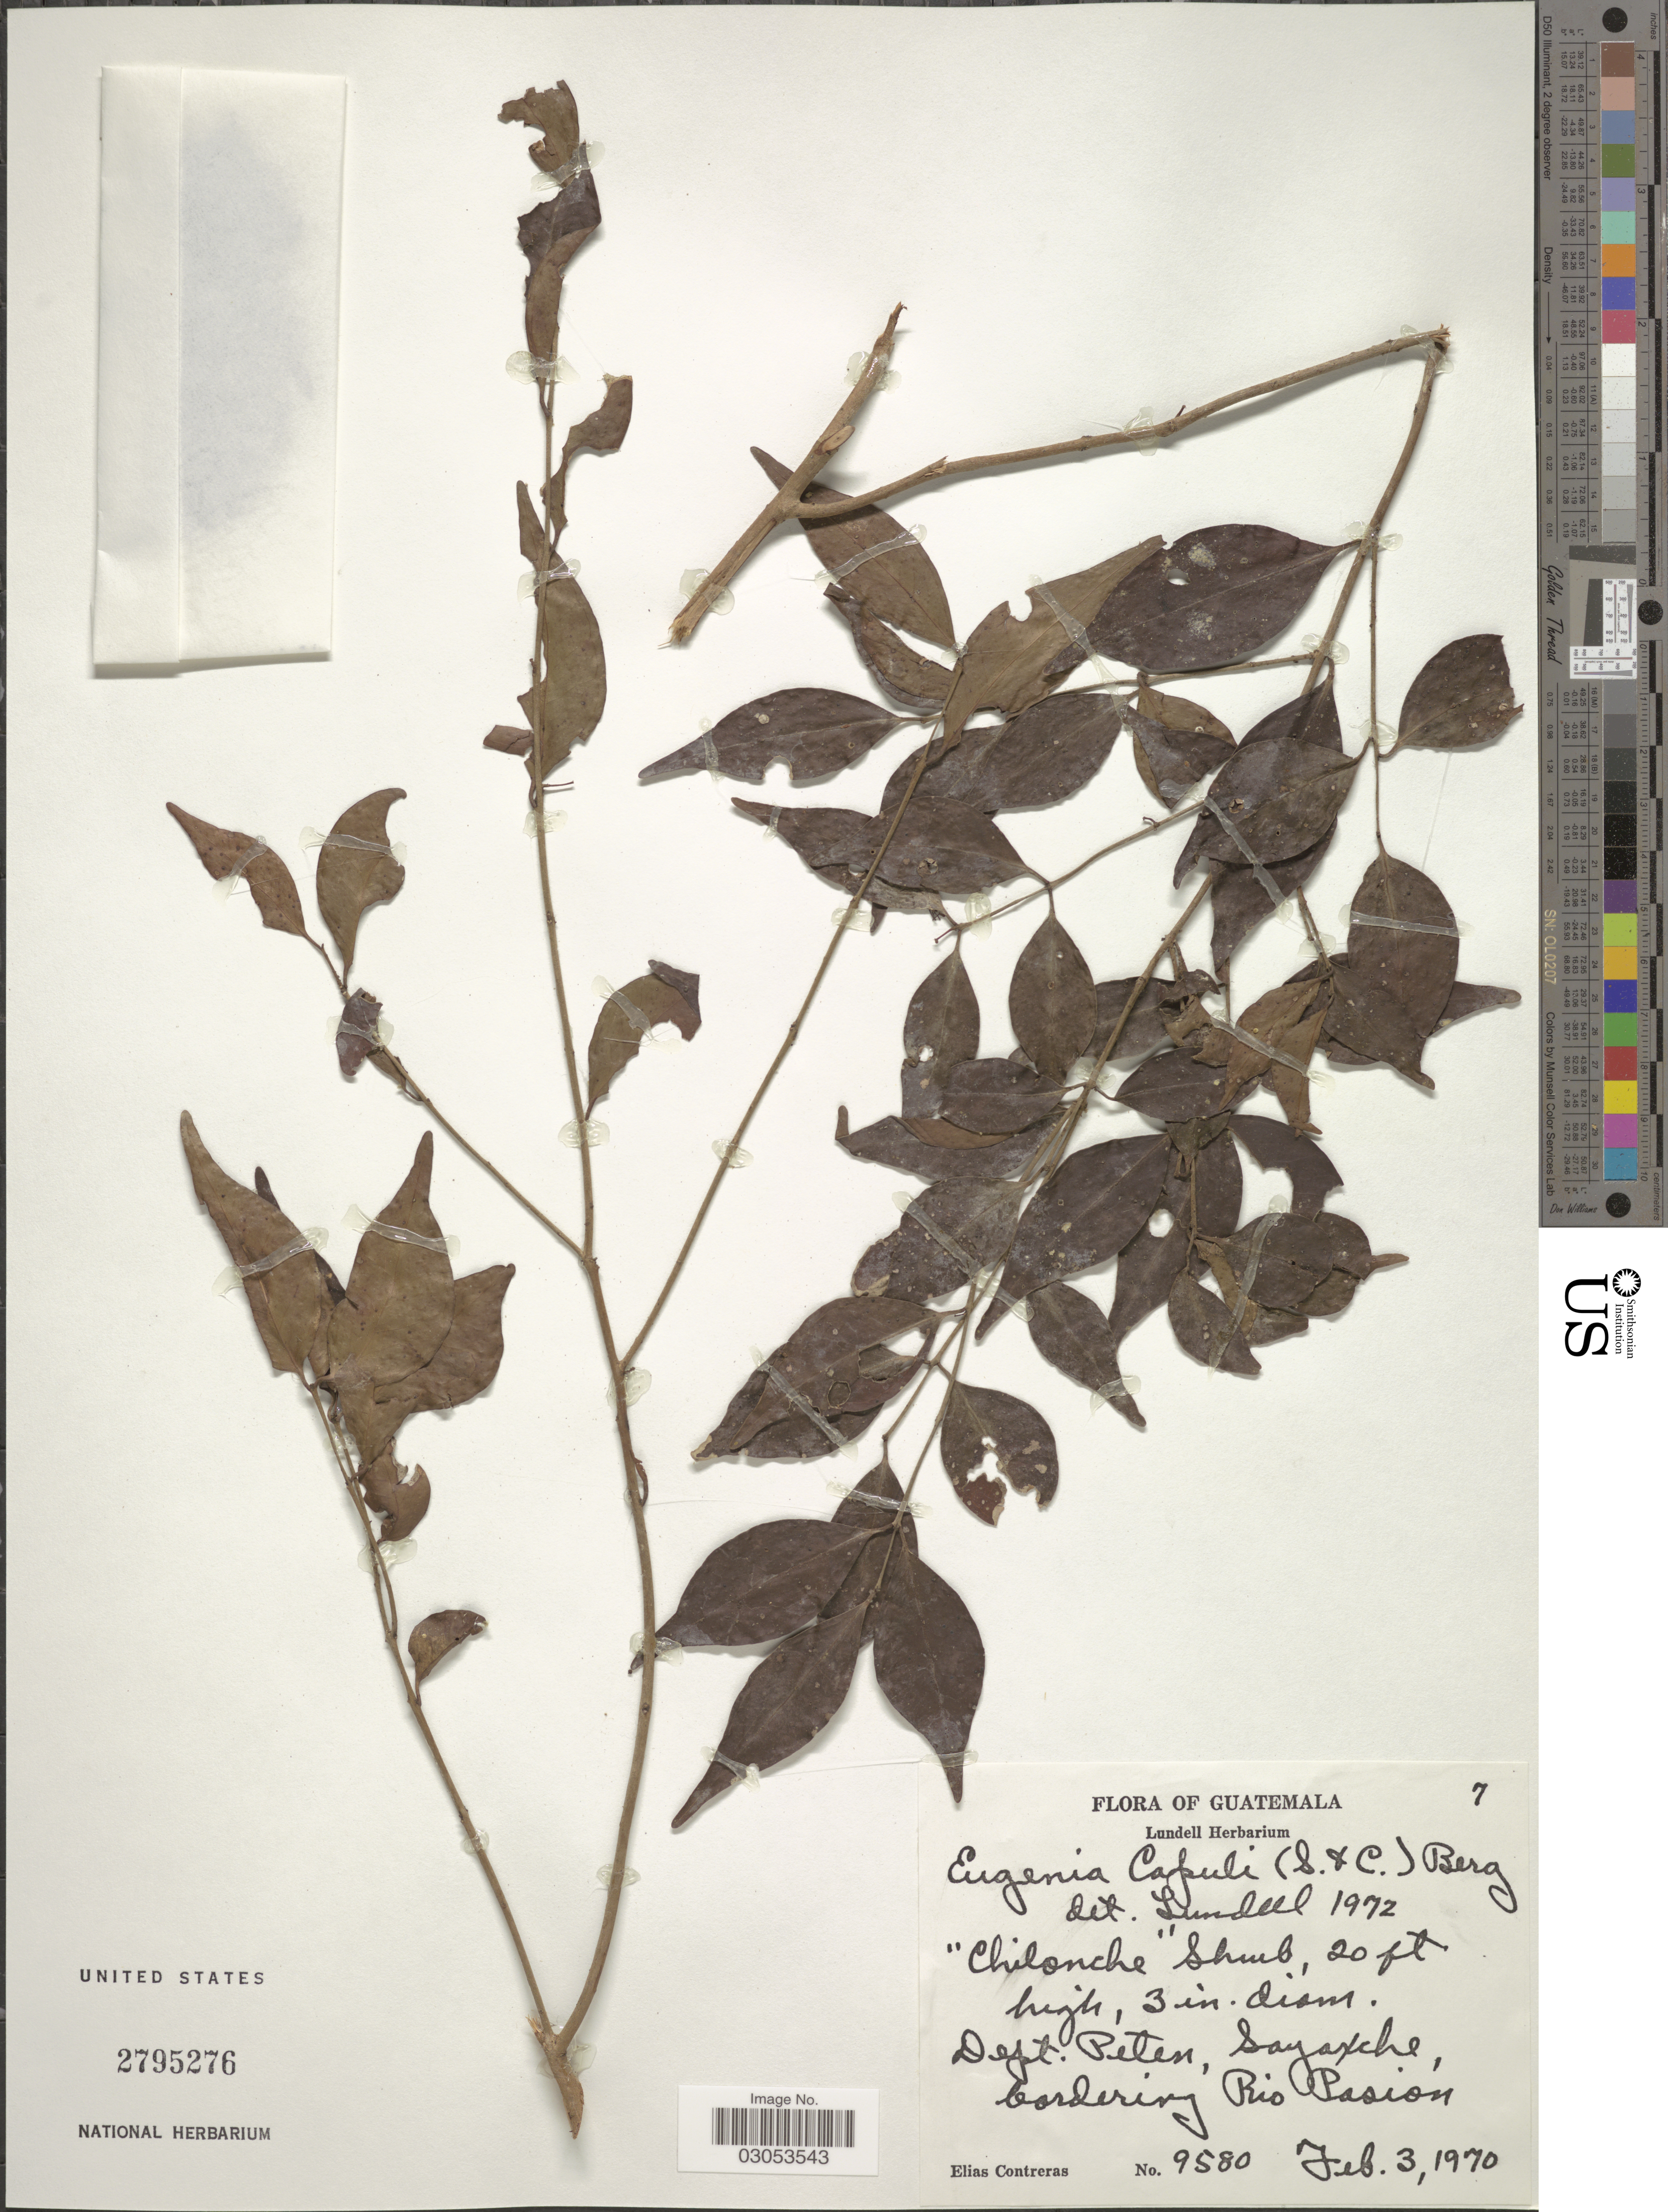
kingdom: Plantae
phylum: Tracheophyta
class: Magnoliopsida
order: Myrtales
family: Myrtaceae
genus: Eugenia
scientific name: Eugenia capuli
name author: (Schltdl. & Cham.) Hook. & Arn.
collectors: E. Contreras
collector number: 9580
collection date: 1970-02-03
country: Guatemala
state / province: El Petén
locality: Dept. Peten, Sayaxche, bordering Rio Pasion.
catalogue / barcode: US 2795276